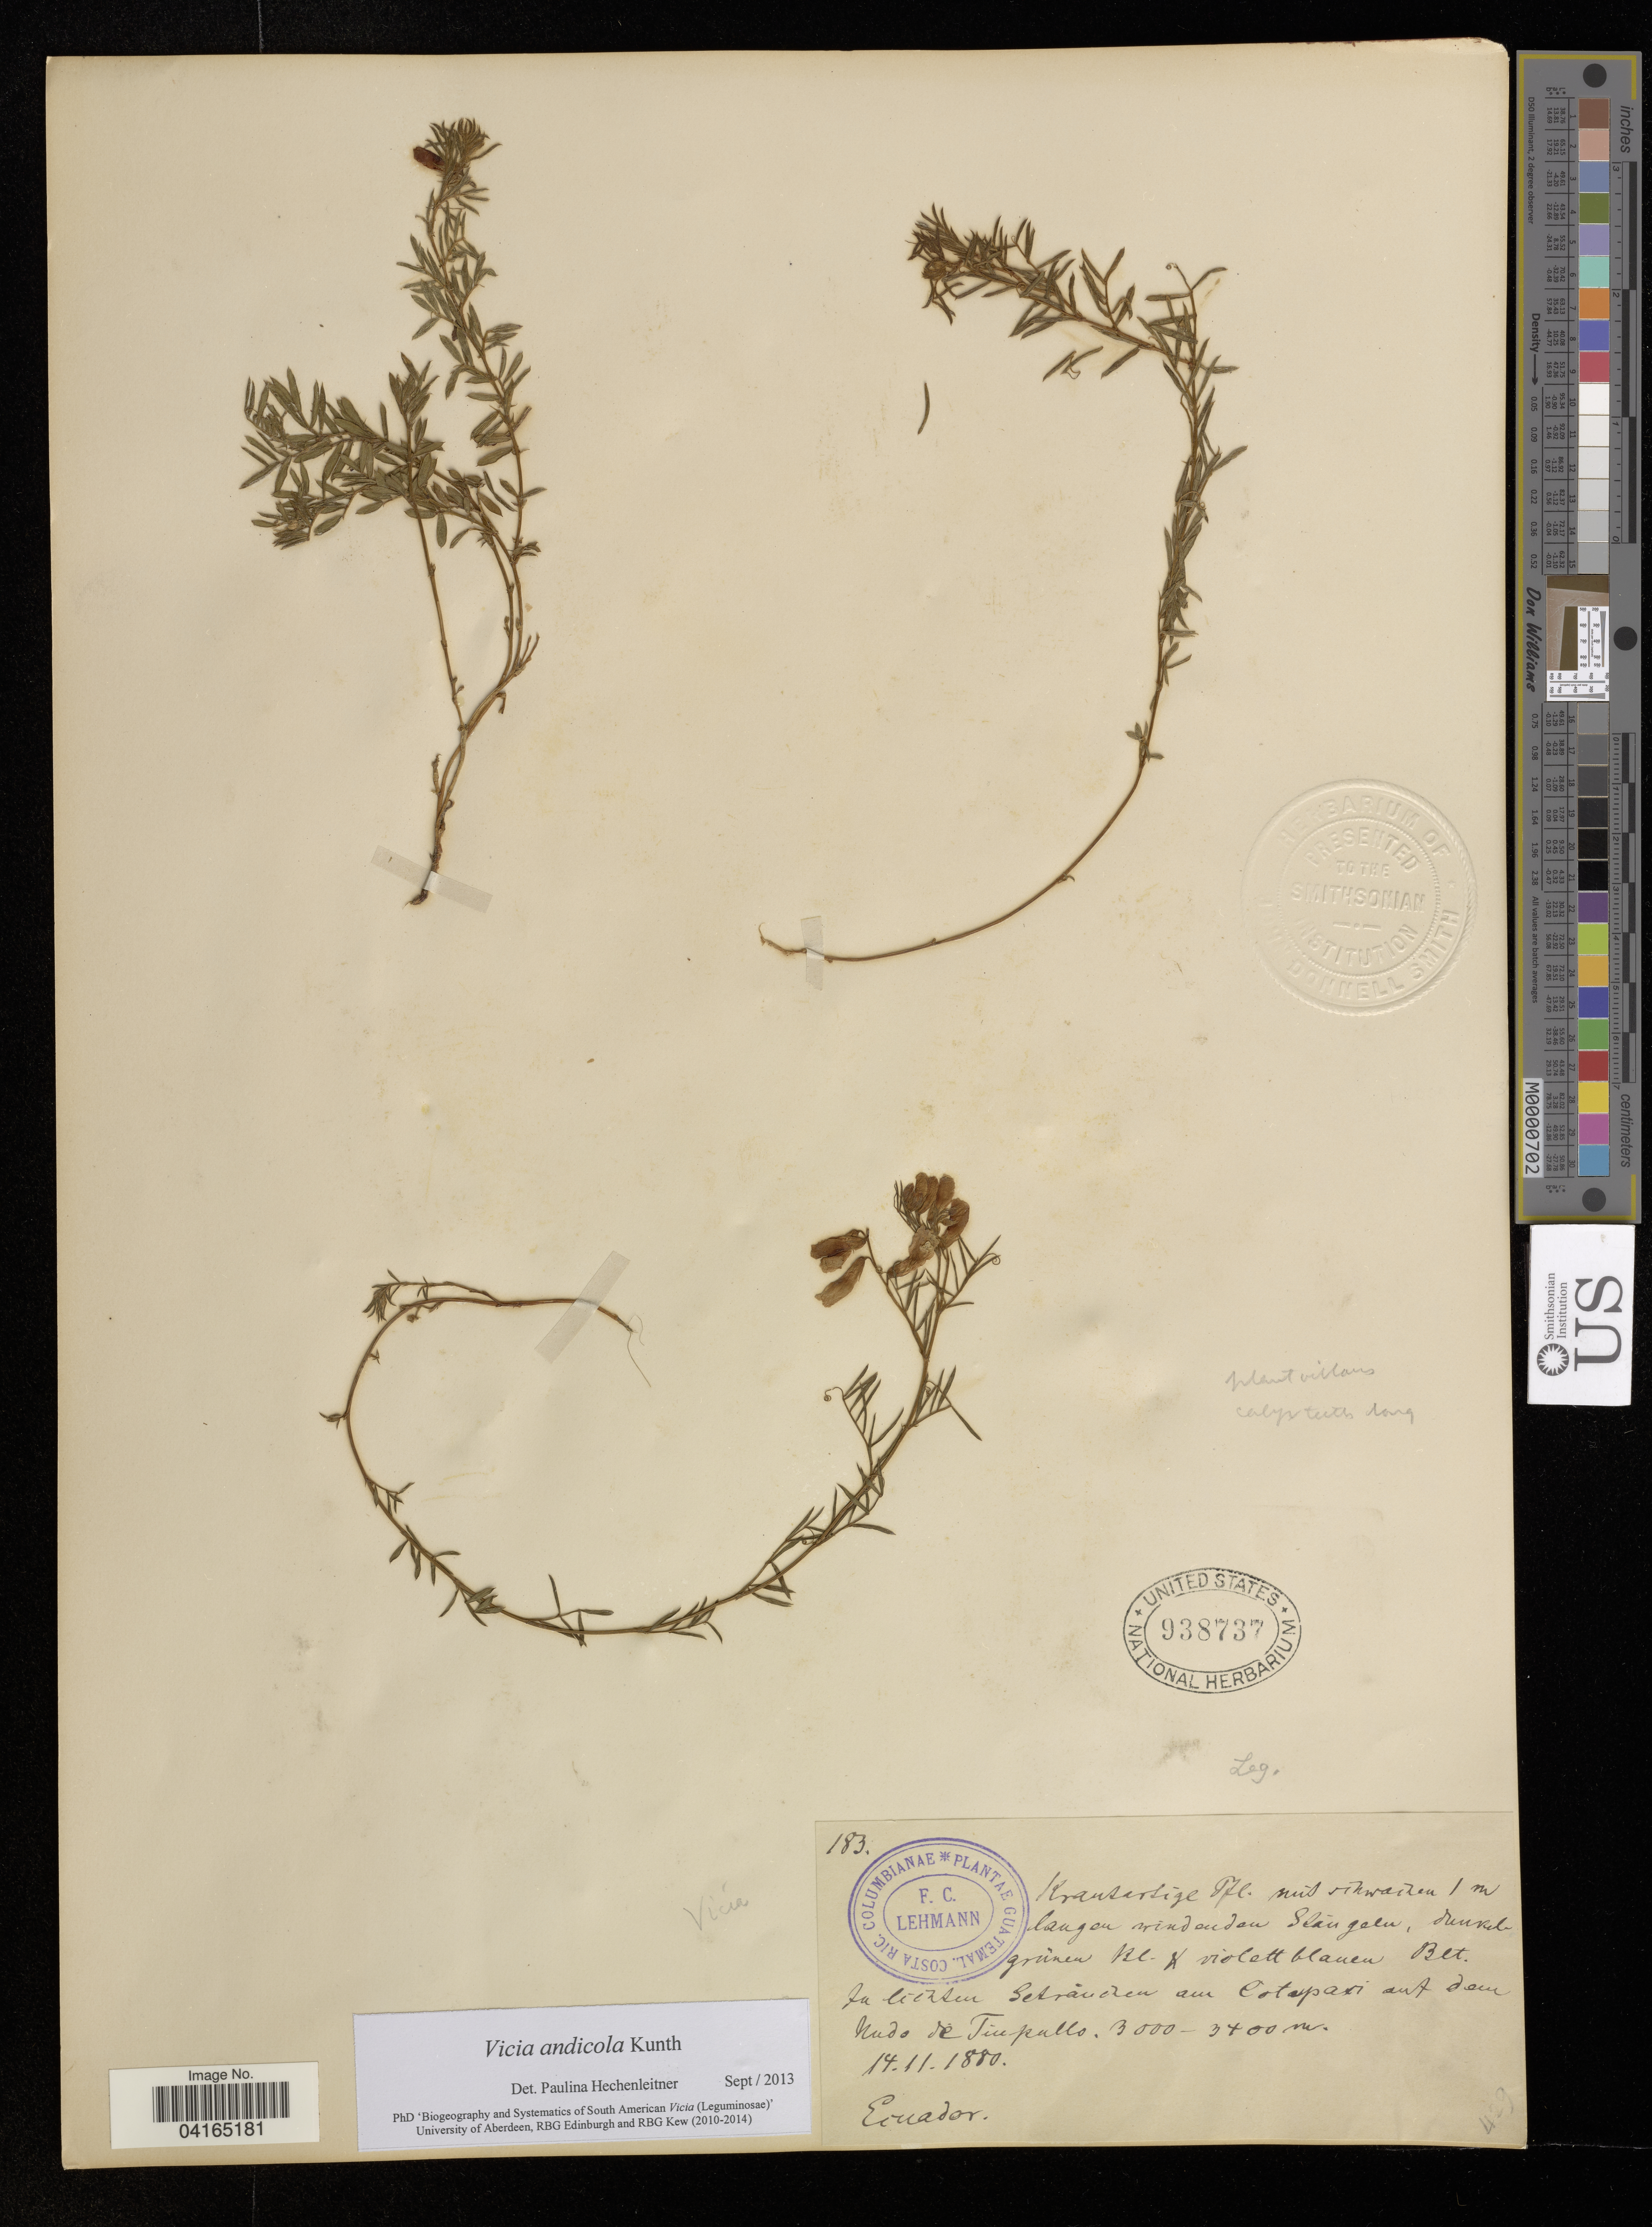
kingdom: Plantae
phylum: Tracheophyta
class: Magnoliopsida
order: Fabales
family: Fabaceae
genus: Vicia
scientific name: Vicia andicola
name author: Kunth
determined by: Hechenleitner, Paulina, RBG Edinburgh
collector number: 183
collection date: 1880-11-14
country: Ecuador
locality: Am Cotopaxi auf dem Nudo de Tiopullo.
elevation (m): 3000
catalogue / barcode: US 938737